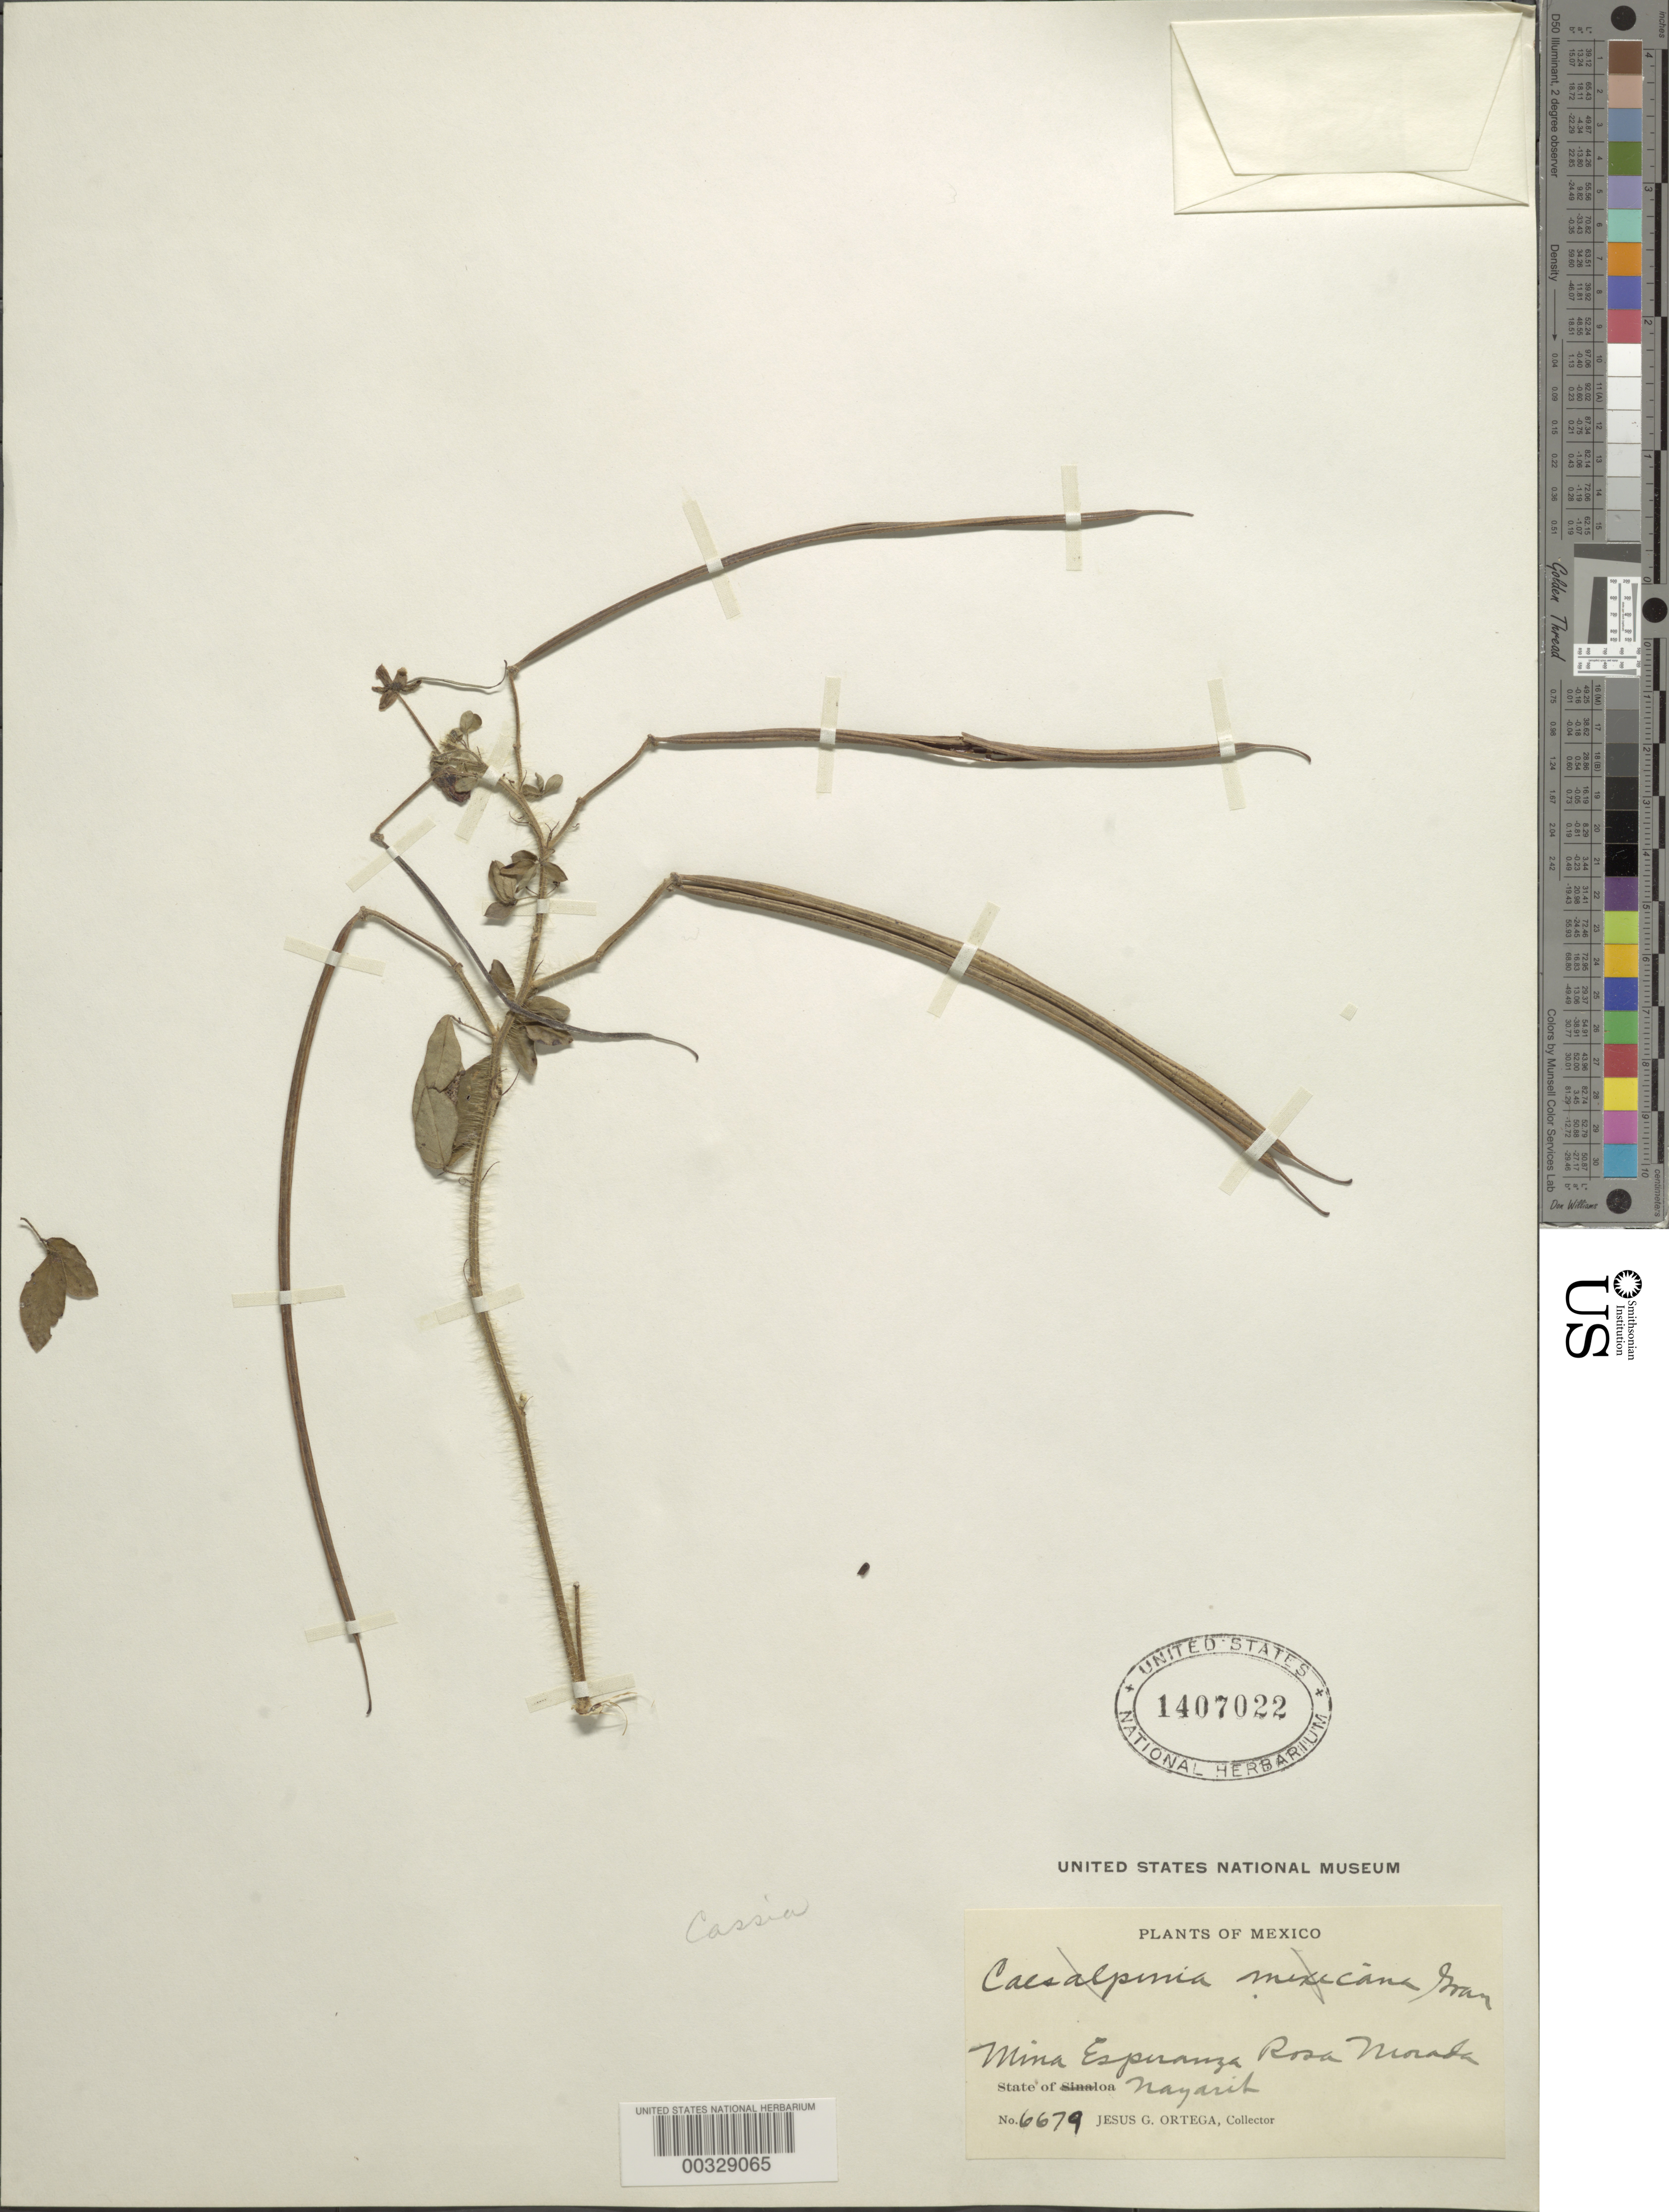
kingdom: Plantae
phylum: Tracheophyta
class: Magnoliopsida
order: Fabales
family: Fabaceae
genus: Senna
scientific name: Senna obtusifolia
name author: (L.) H.S. Irwin & Barneby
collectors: J. Ortega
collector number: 6679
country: Mexico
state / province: Nayarit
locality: Mina Esperanza rosa morada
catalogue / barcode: US 1407022